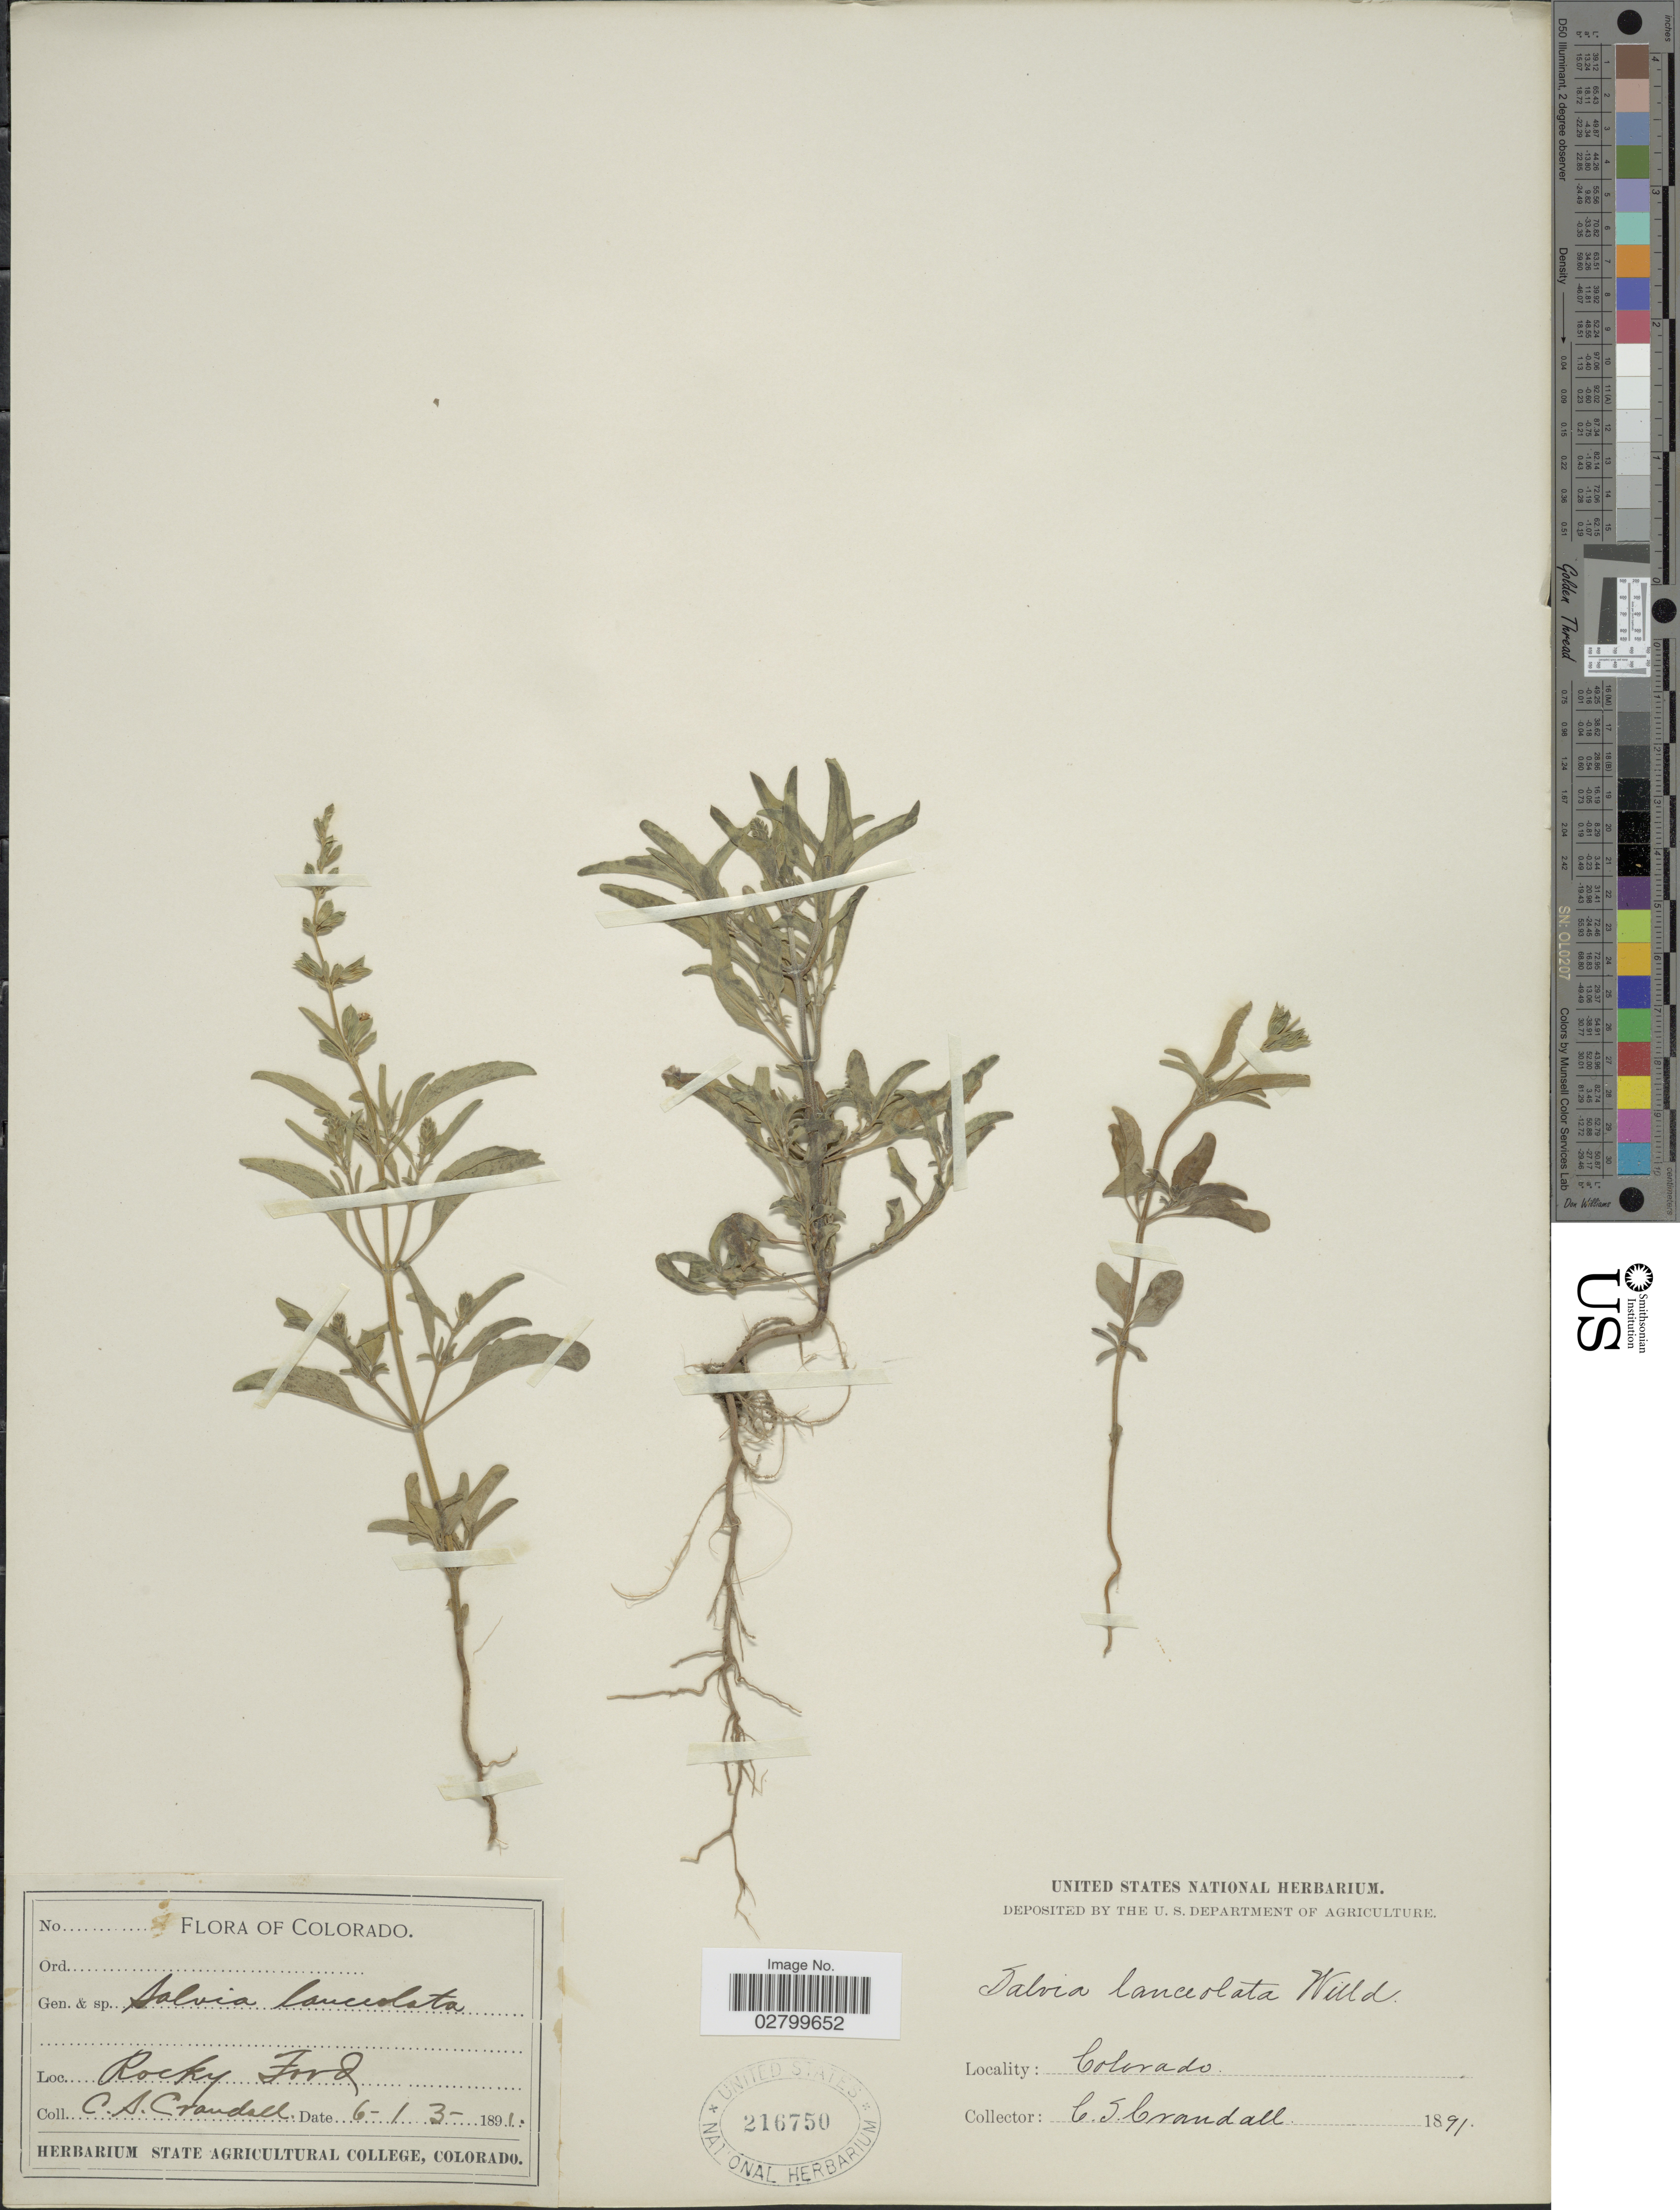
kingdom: Plantae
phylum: Tracheophyta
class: Magnoliopsida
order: Lamiales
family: Lamiaceae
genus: Salvia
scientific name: Salvia lanceolata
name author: Brouss.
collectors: C. Crandall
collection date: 1891-06-13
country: United States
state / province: Colorado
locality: Rocky Ford.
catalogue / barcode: US 216750